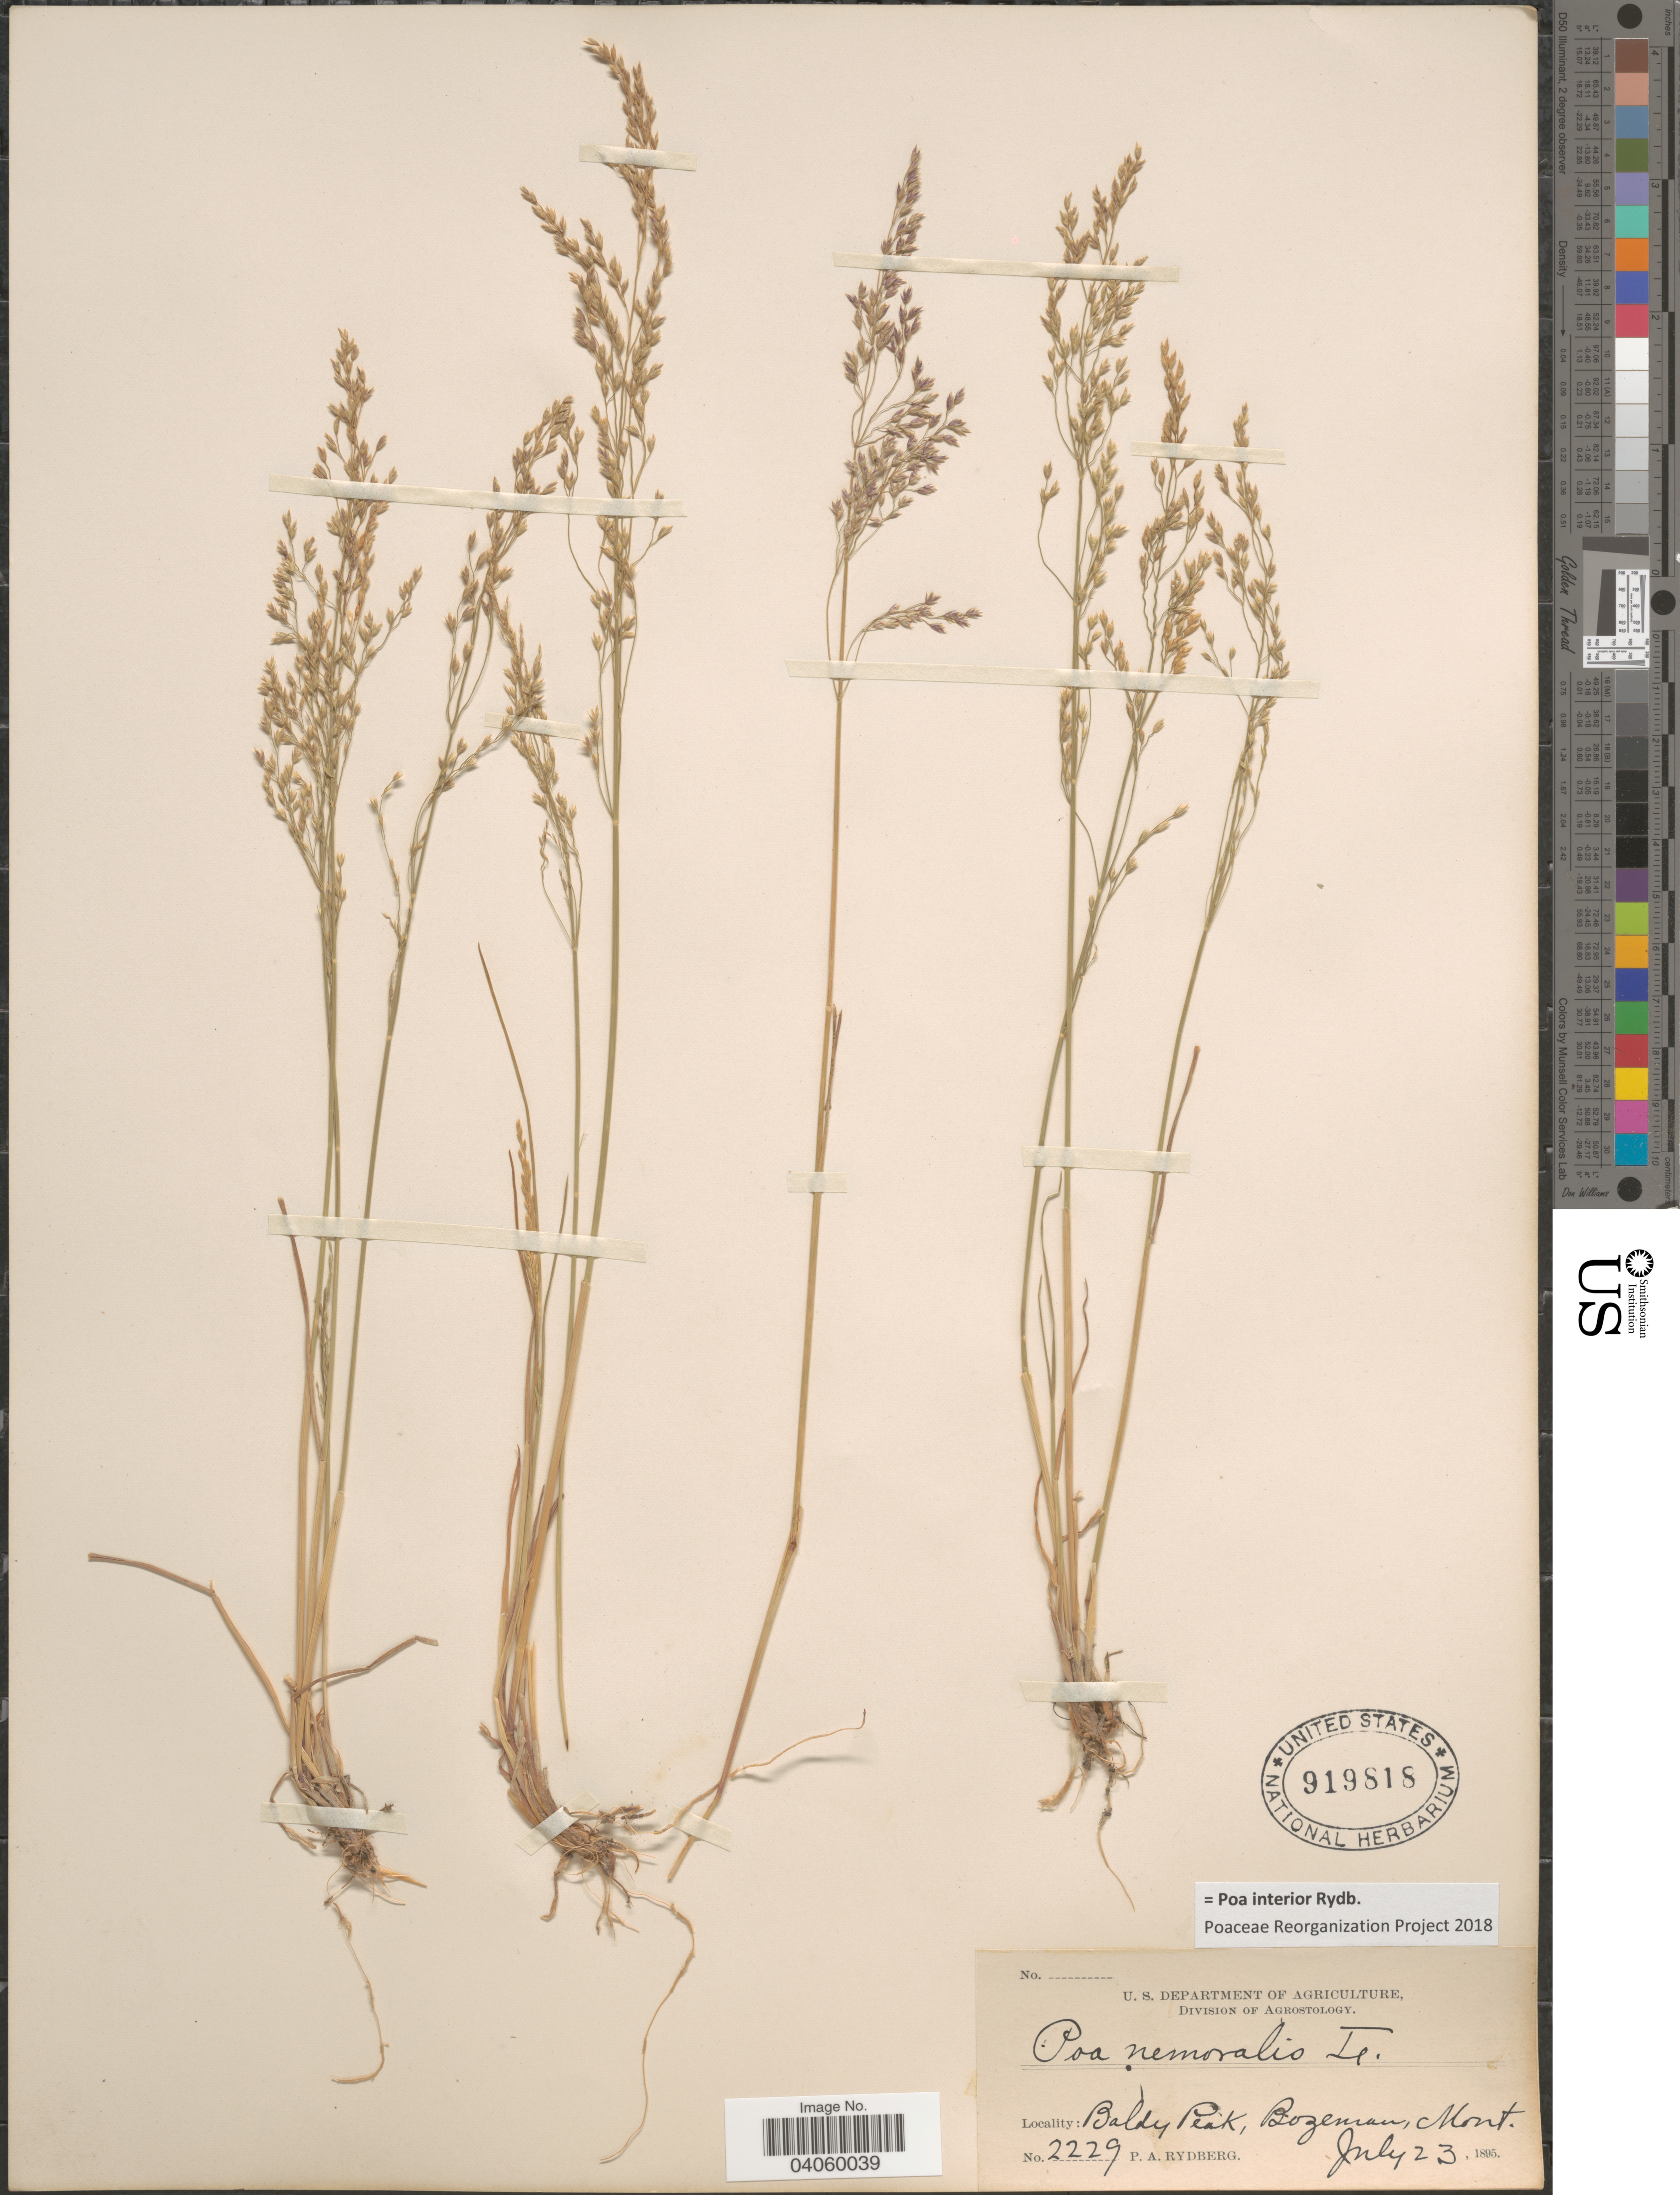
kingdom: Plantae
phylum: Tracheophyta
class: Liliopsida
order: Poales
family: Poaceae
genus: Poa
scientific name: Poa interior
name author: Rydb.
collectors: P. A. Rydberg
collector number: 2229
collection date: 1895-07-23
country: United States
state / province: Montana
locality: Baldy Peak, Bozeman.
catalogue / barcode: US 919818